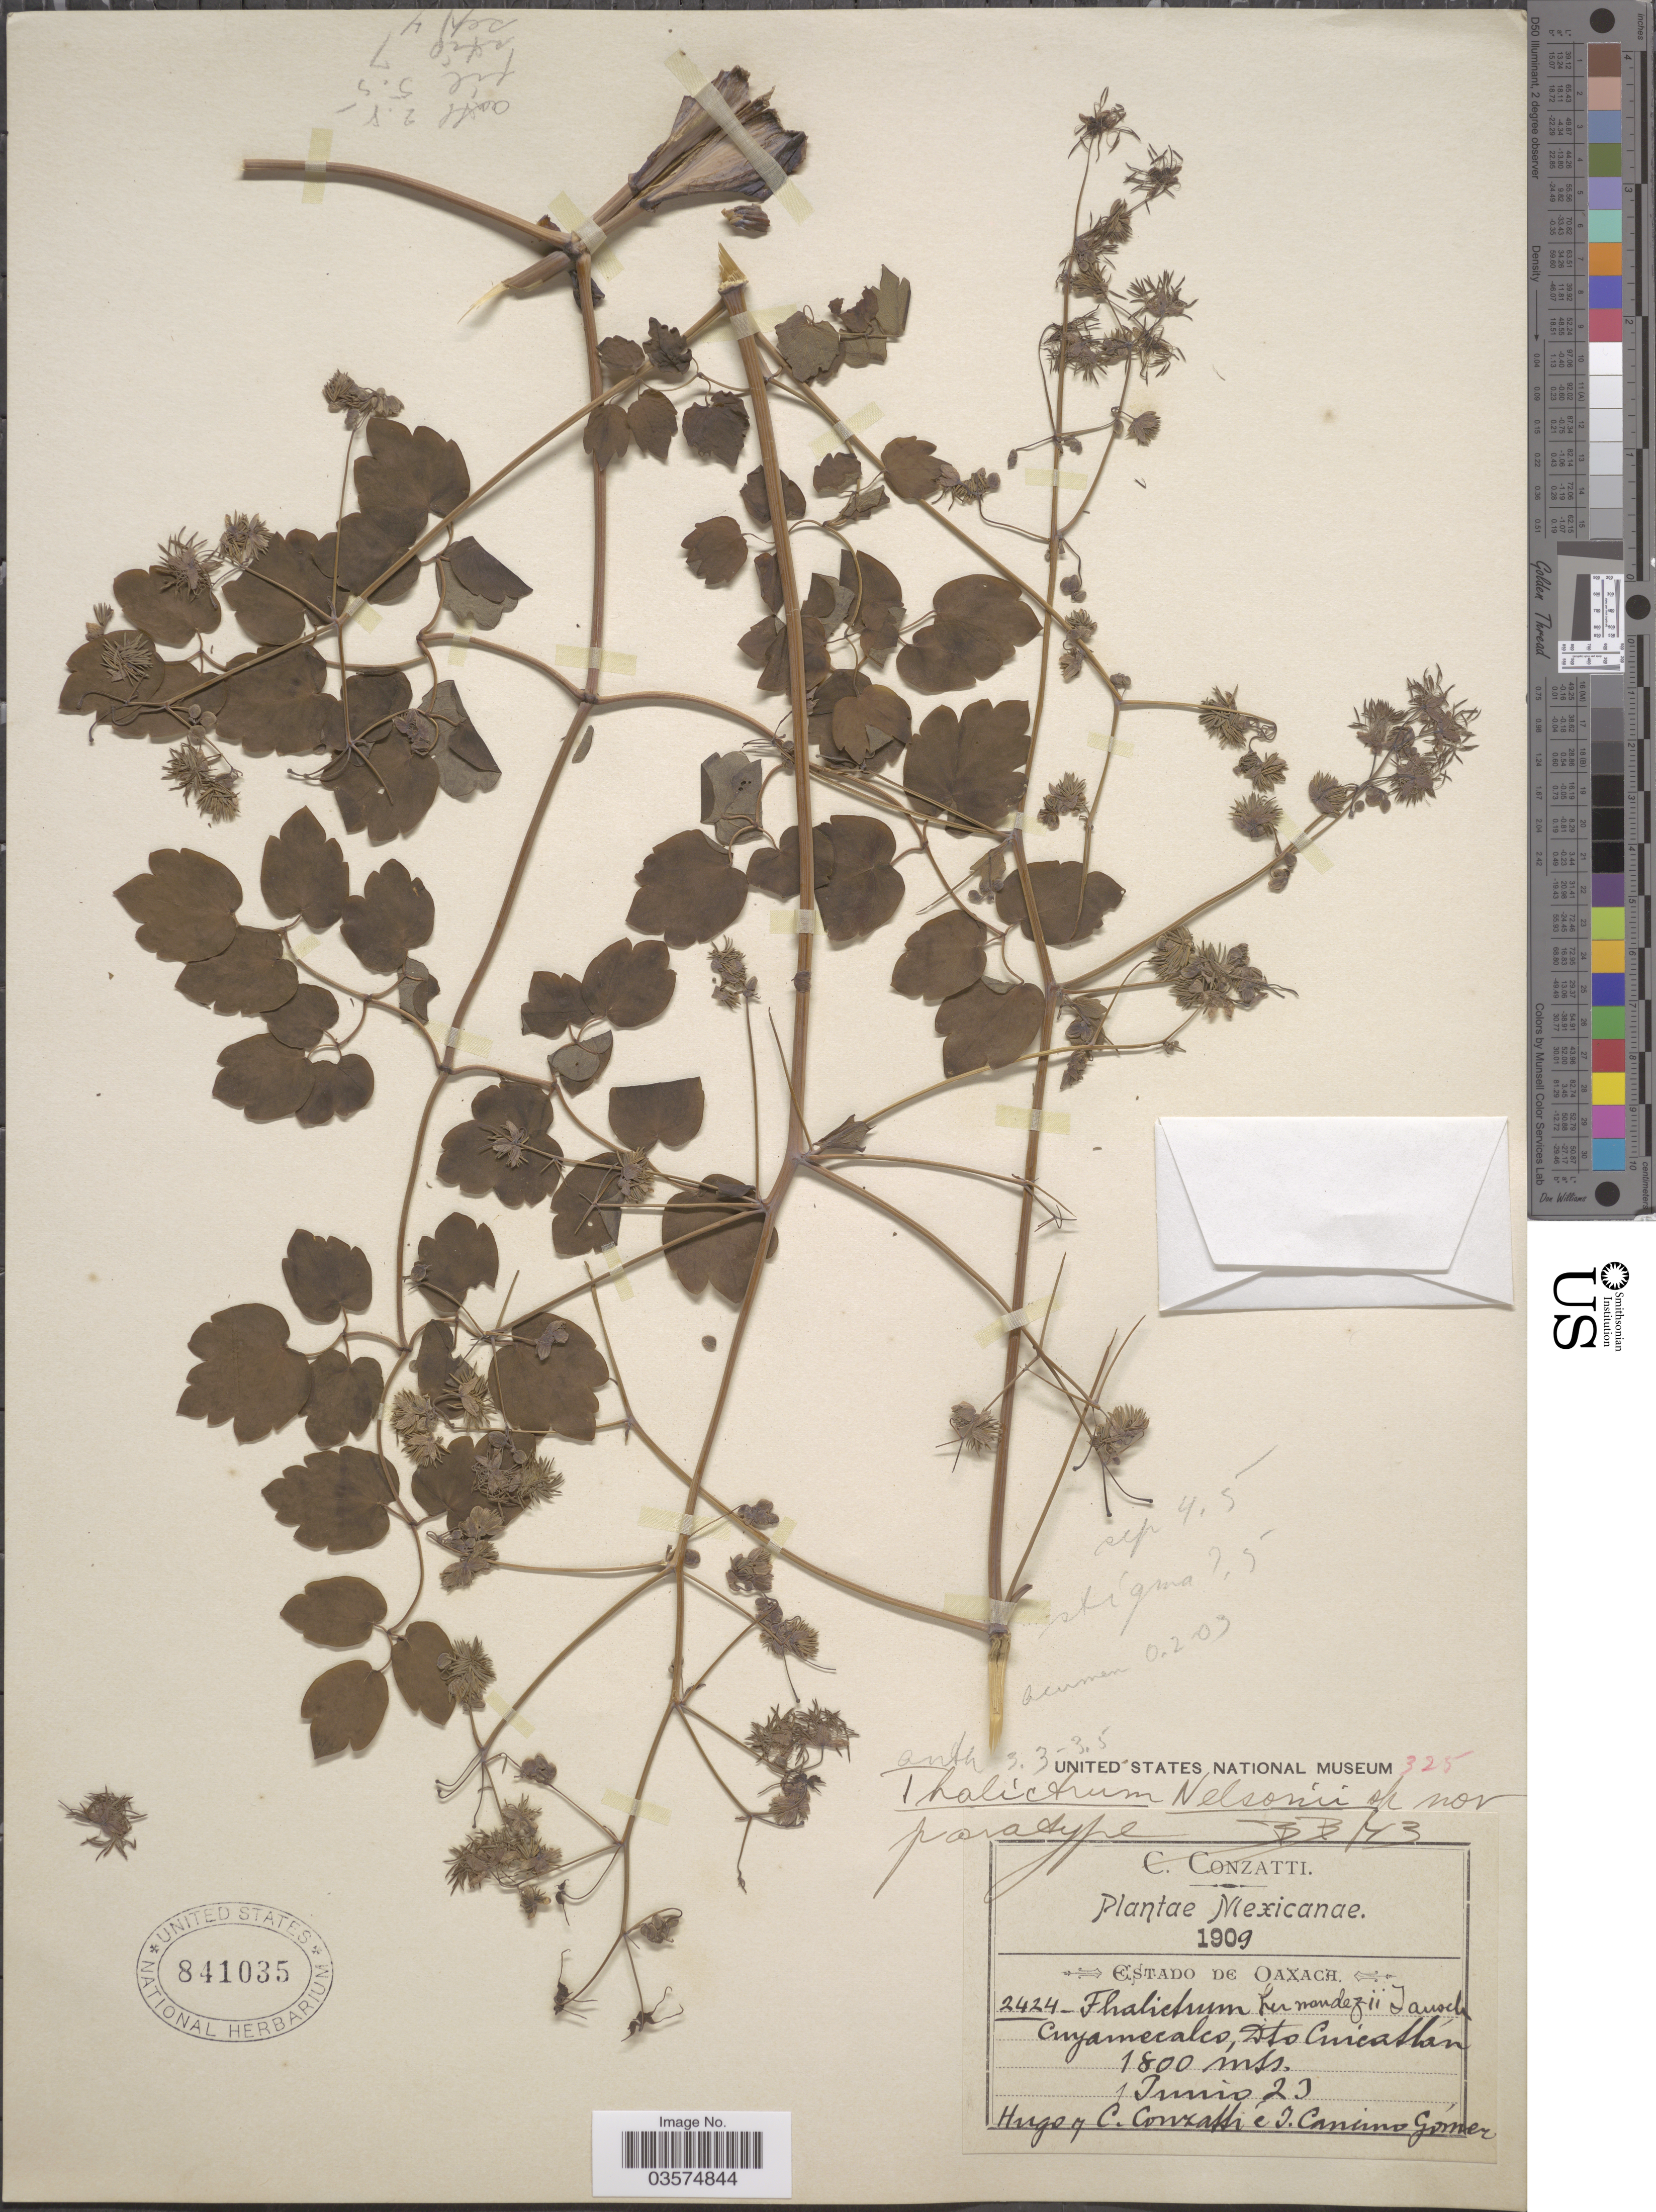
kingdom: Plantae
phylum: Tracheophyta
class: Magnoliopsida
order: Ranunculales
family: Ranunculaceae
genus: Thalictrum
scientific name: Thalictrum nelsonii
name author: B. Boivin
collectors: H. Conzatti, C. Conzatti & Cancino Gómez, I.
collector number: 2424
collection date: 1909-06-23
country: Mexico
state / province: Oaxaca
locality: Estado de Oaxach. Cuyamecalco, Dto Cuicatlan.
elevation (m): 1800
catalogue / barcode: US 841035